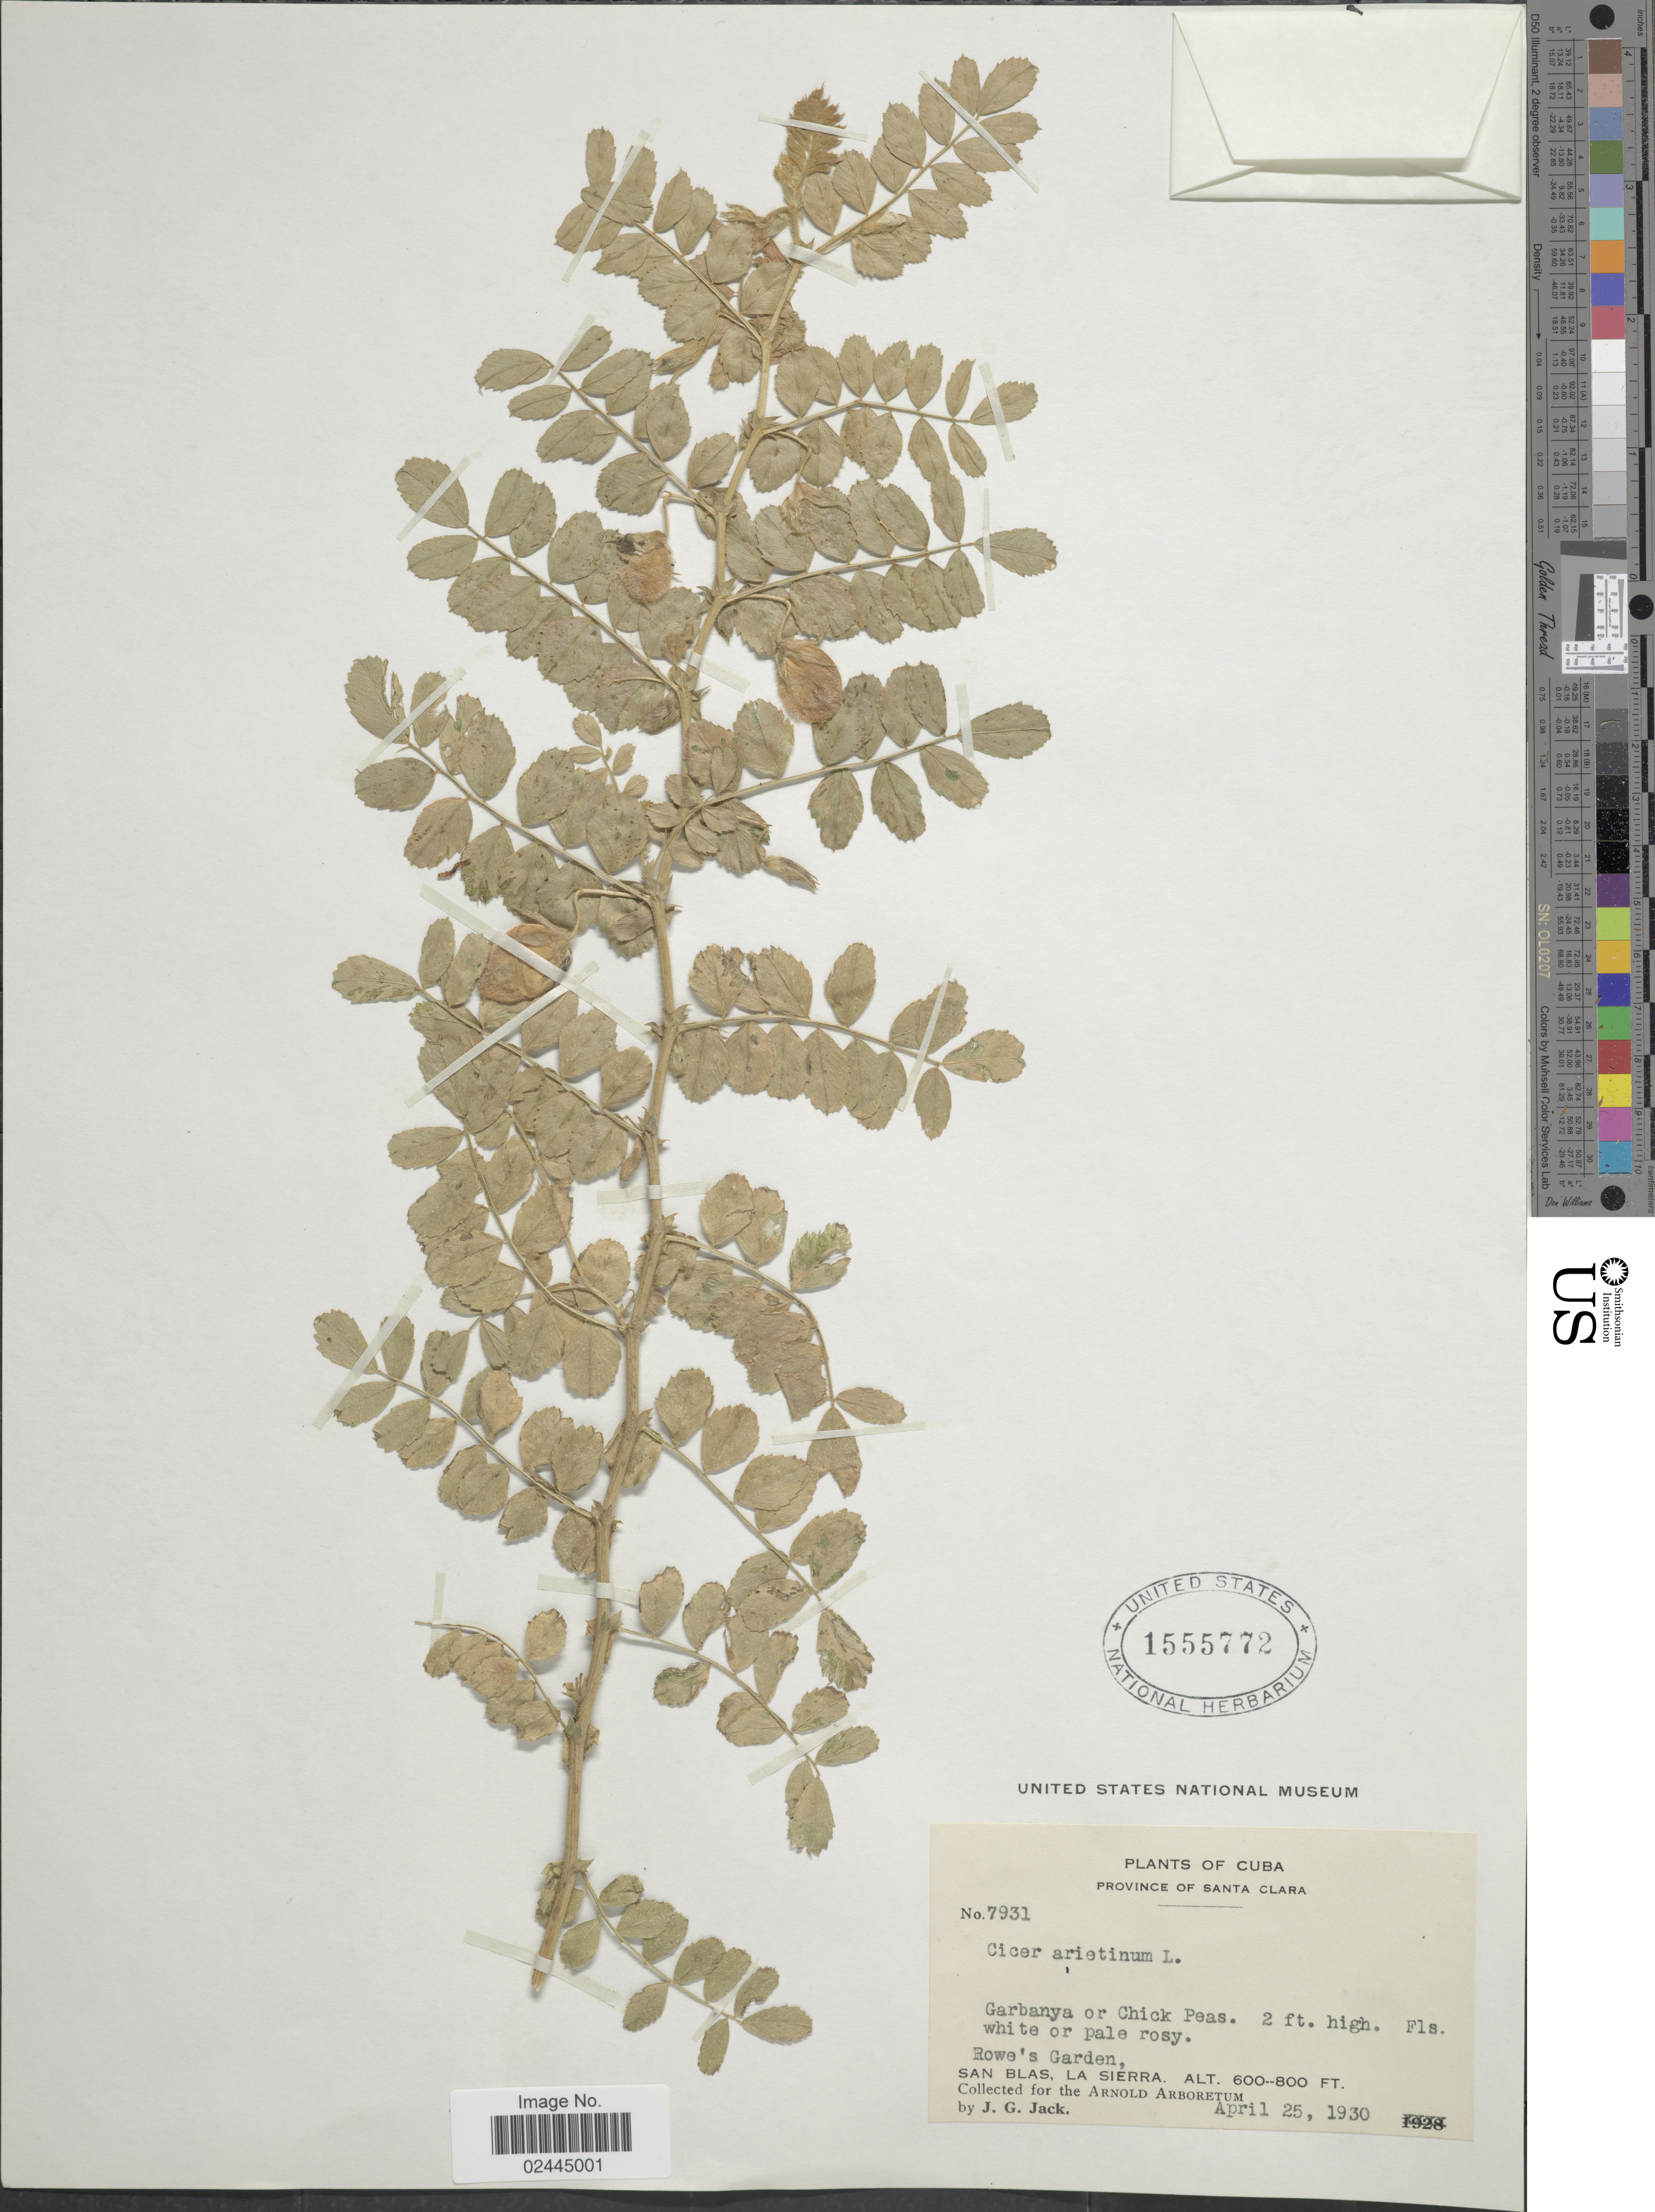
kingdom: Plantae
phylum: Tracheophyta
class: Magnoliopsida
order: Fabales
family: Fabaceae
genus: Cicer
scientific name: Cicer arietinum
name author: L.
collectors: J. G. Jack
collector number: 7931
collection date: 1930-04-25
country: Cuba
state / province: Las Villas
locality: Province of Santa Clara. Garbanya or Chick Peas, Rowe's Garden, San Blas, La Sierra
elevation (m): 183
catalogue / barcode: US 1555772